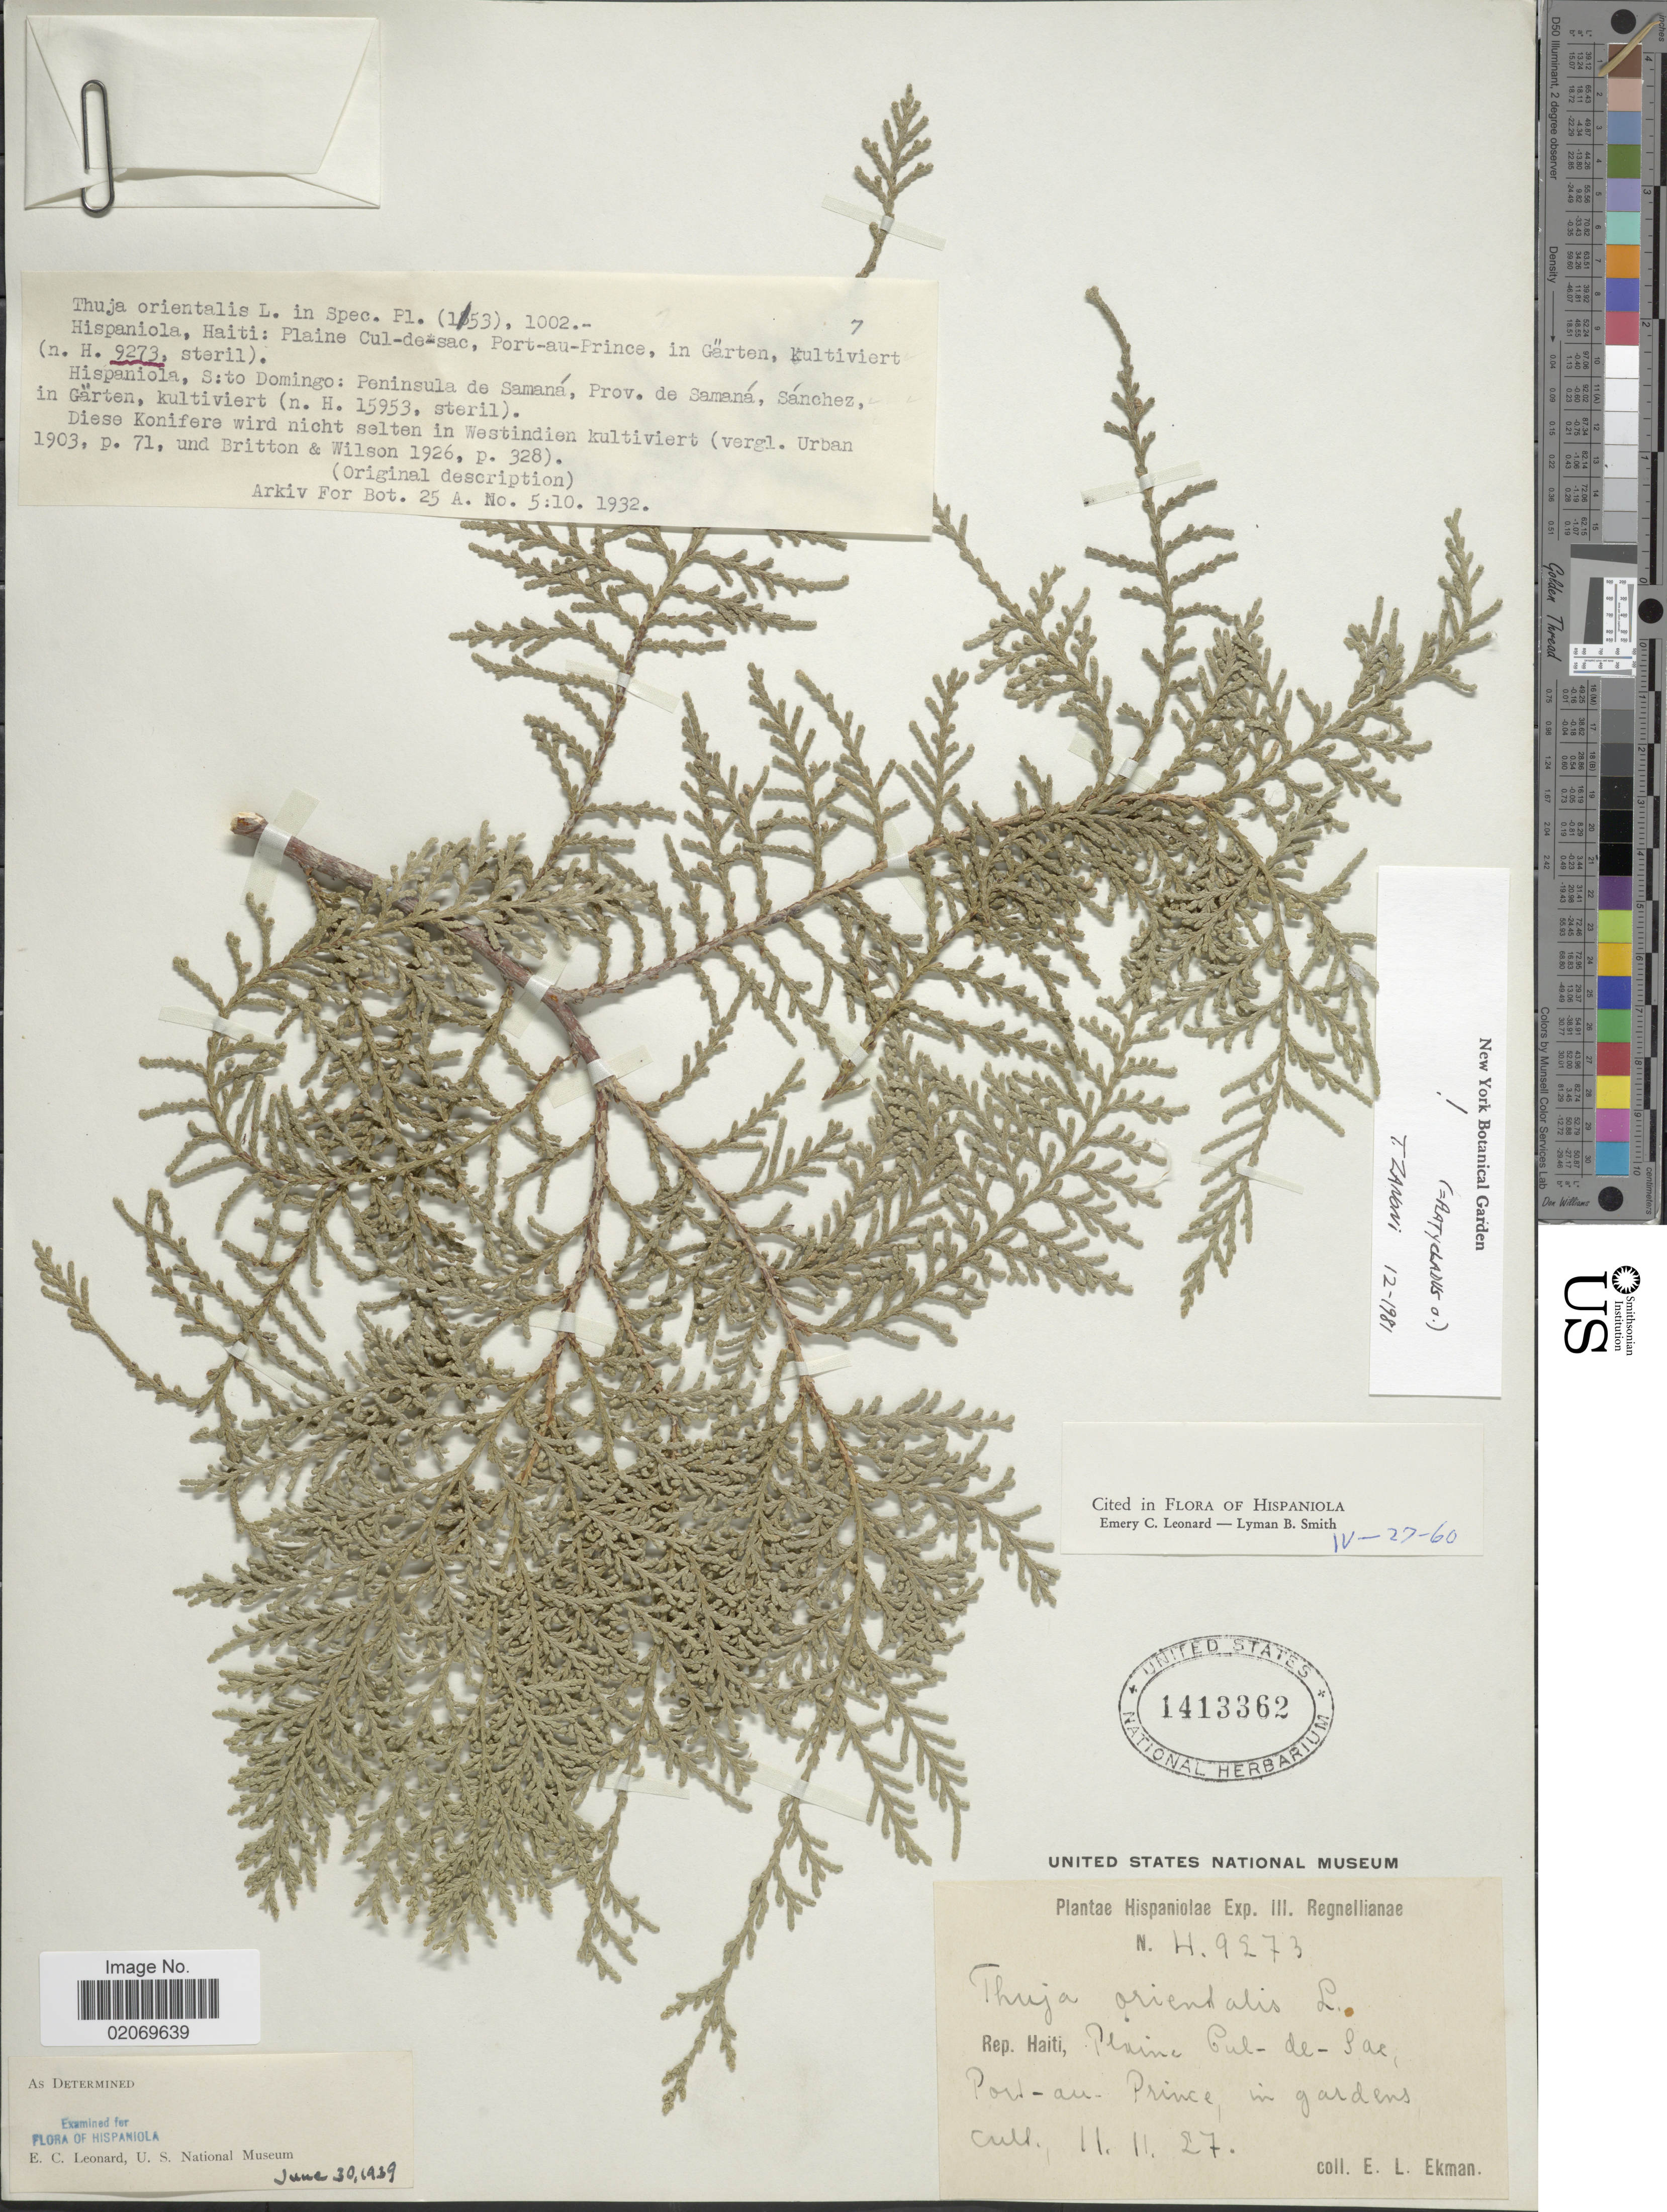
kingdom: Plantae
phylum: Tracheophyta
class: Pinopsida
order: Pinales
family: Cupressaceae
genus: Thuja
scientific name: Thuja orientalis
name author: L.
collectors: E. L. Ekman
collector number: H 9273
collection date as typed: Transcribed d/m/y: 11/11/27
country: Haiti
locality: Hispaniolae, Rep. Haiti, Plaine Cul-de-Sac, Port-au-Prunce, in gardens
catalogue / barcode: US 1413362